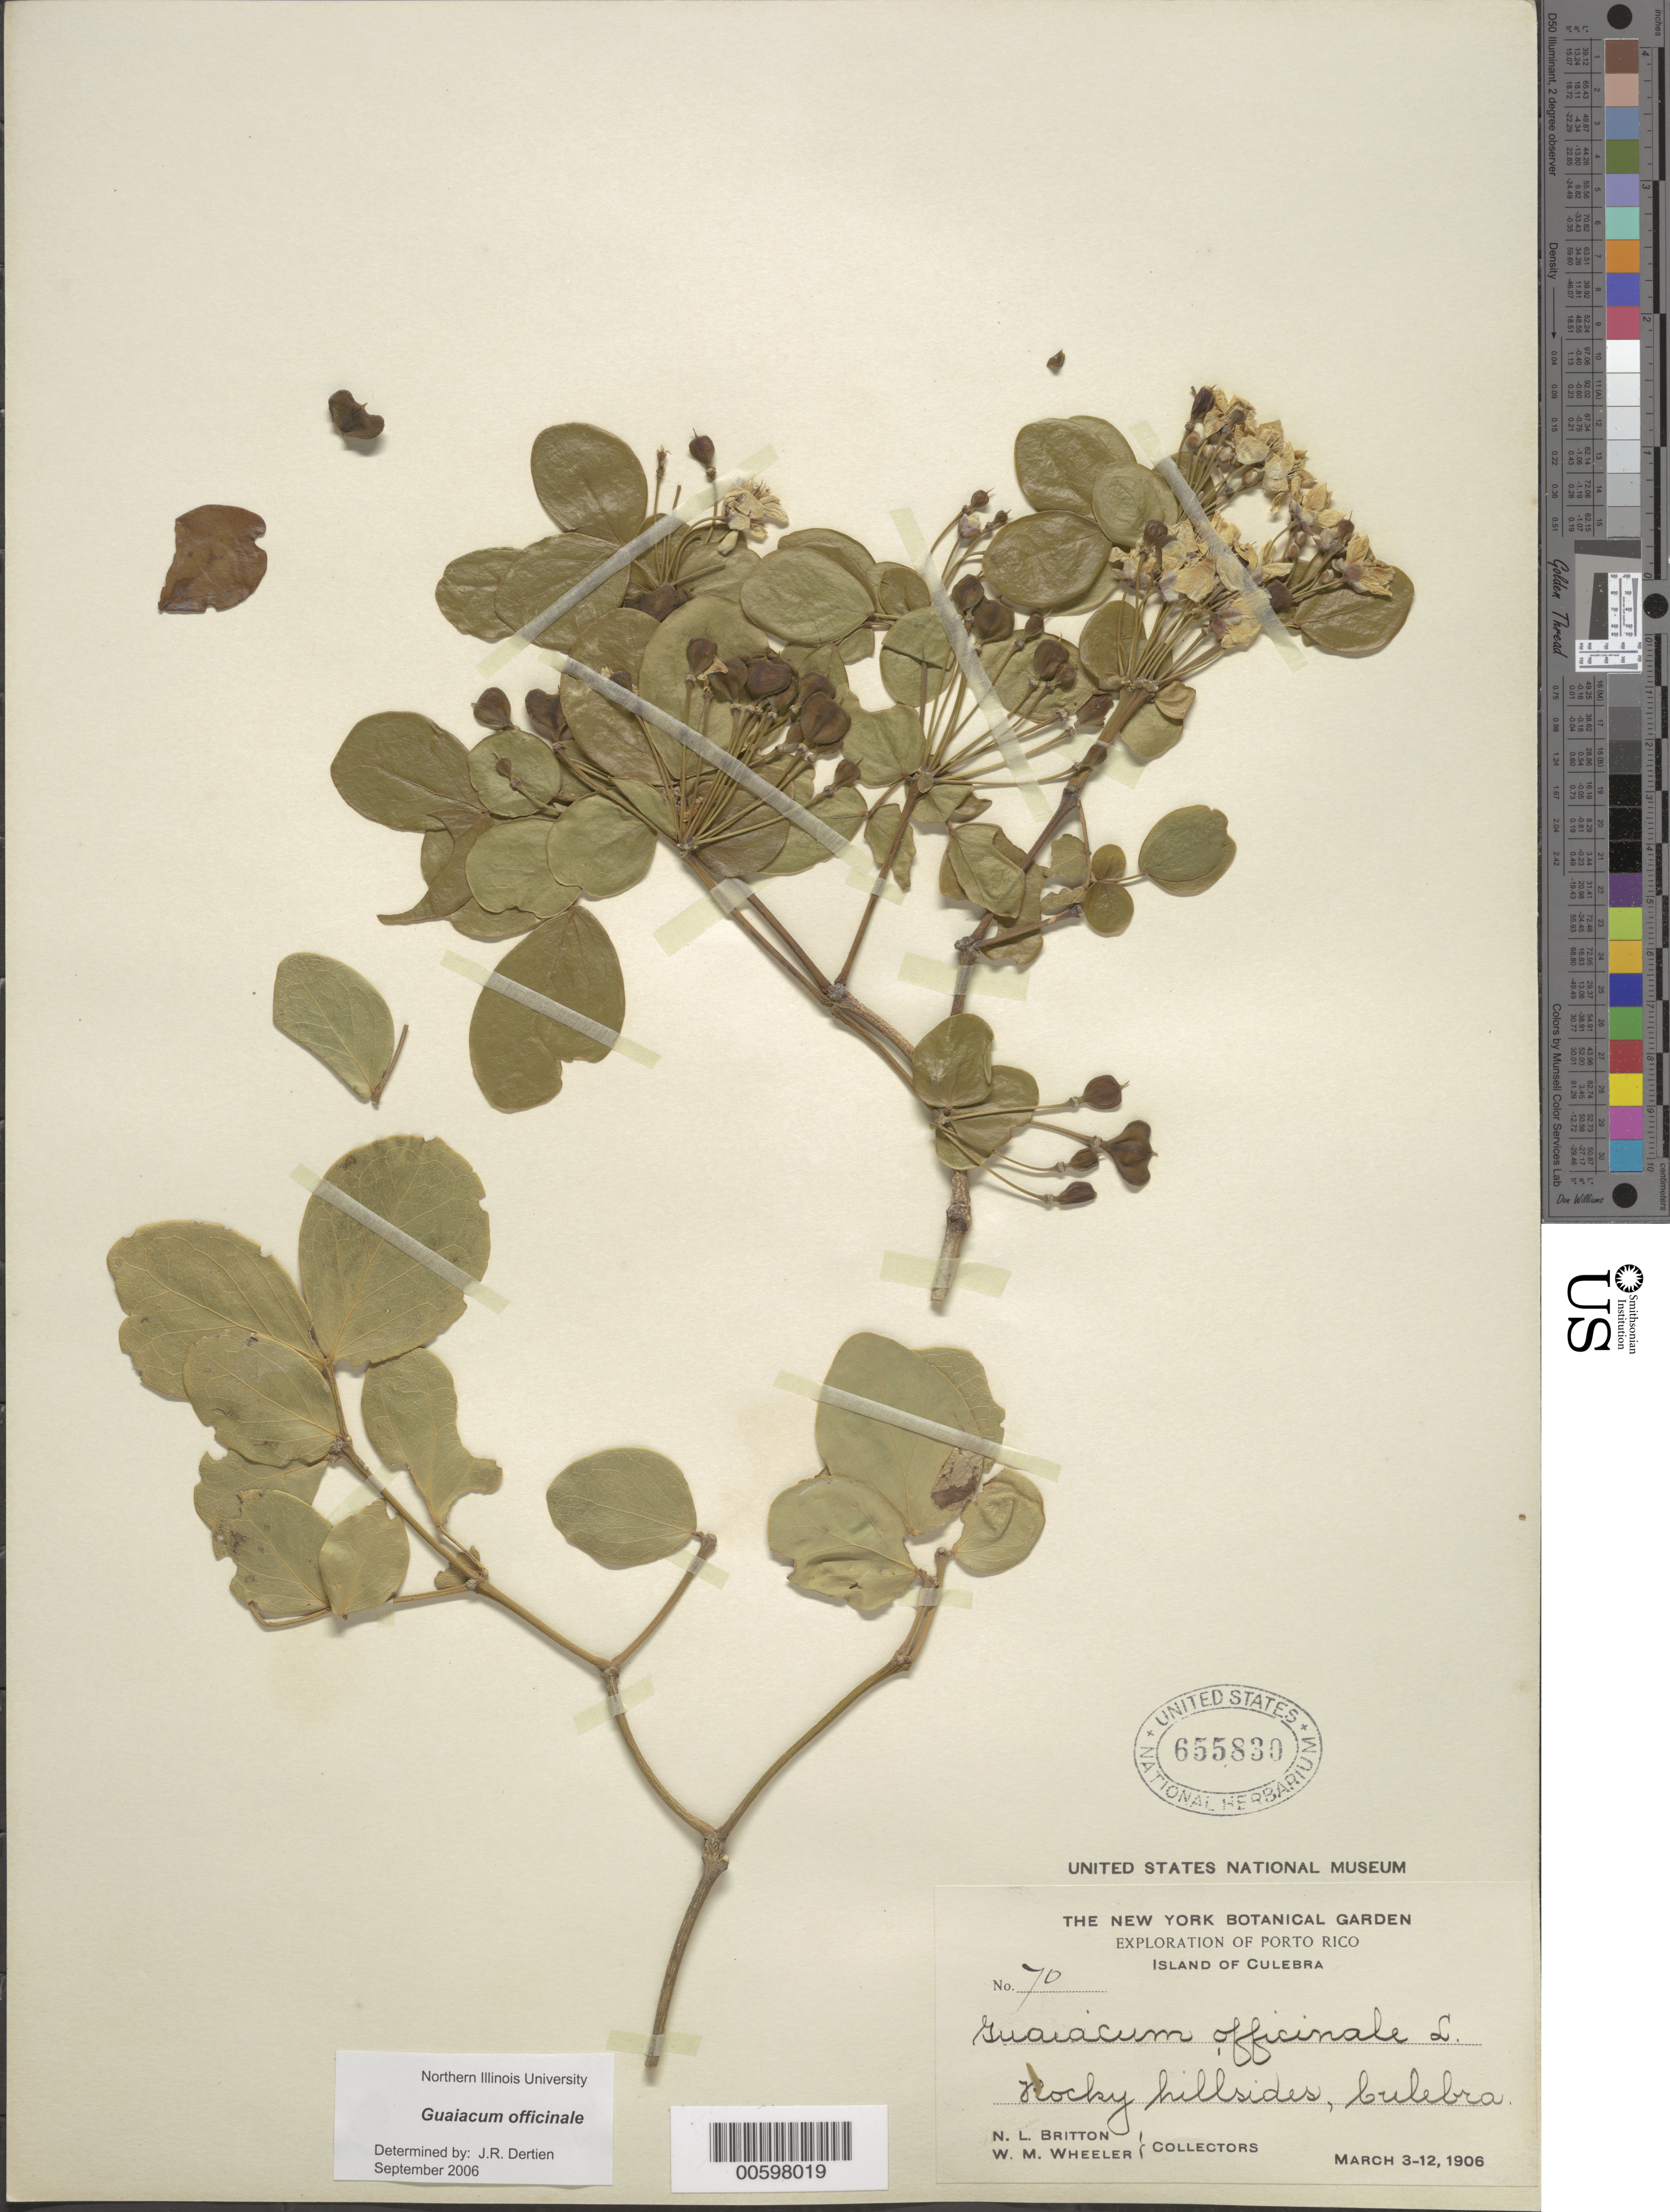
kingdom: Plantae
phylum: Tracheophyta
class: Magnoliopsida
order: Zygophyllales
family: Zygophyllaceae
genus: Guaiacum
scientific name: Guaiacum officinale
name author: L.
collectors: N. Britton & W. Wheeler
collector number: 70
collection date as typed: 03 Mar 1906 to 12 Mar 1906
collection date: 1906-03-03/1906-03-12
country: Puerto Rico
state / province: Culebra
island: Culebra Island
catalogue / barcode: US 655830